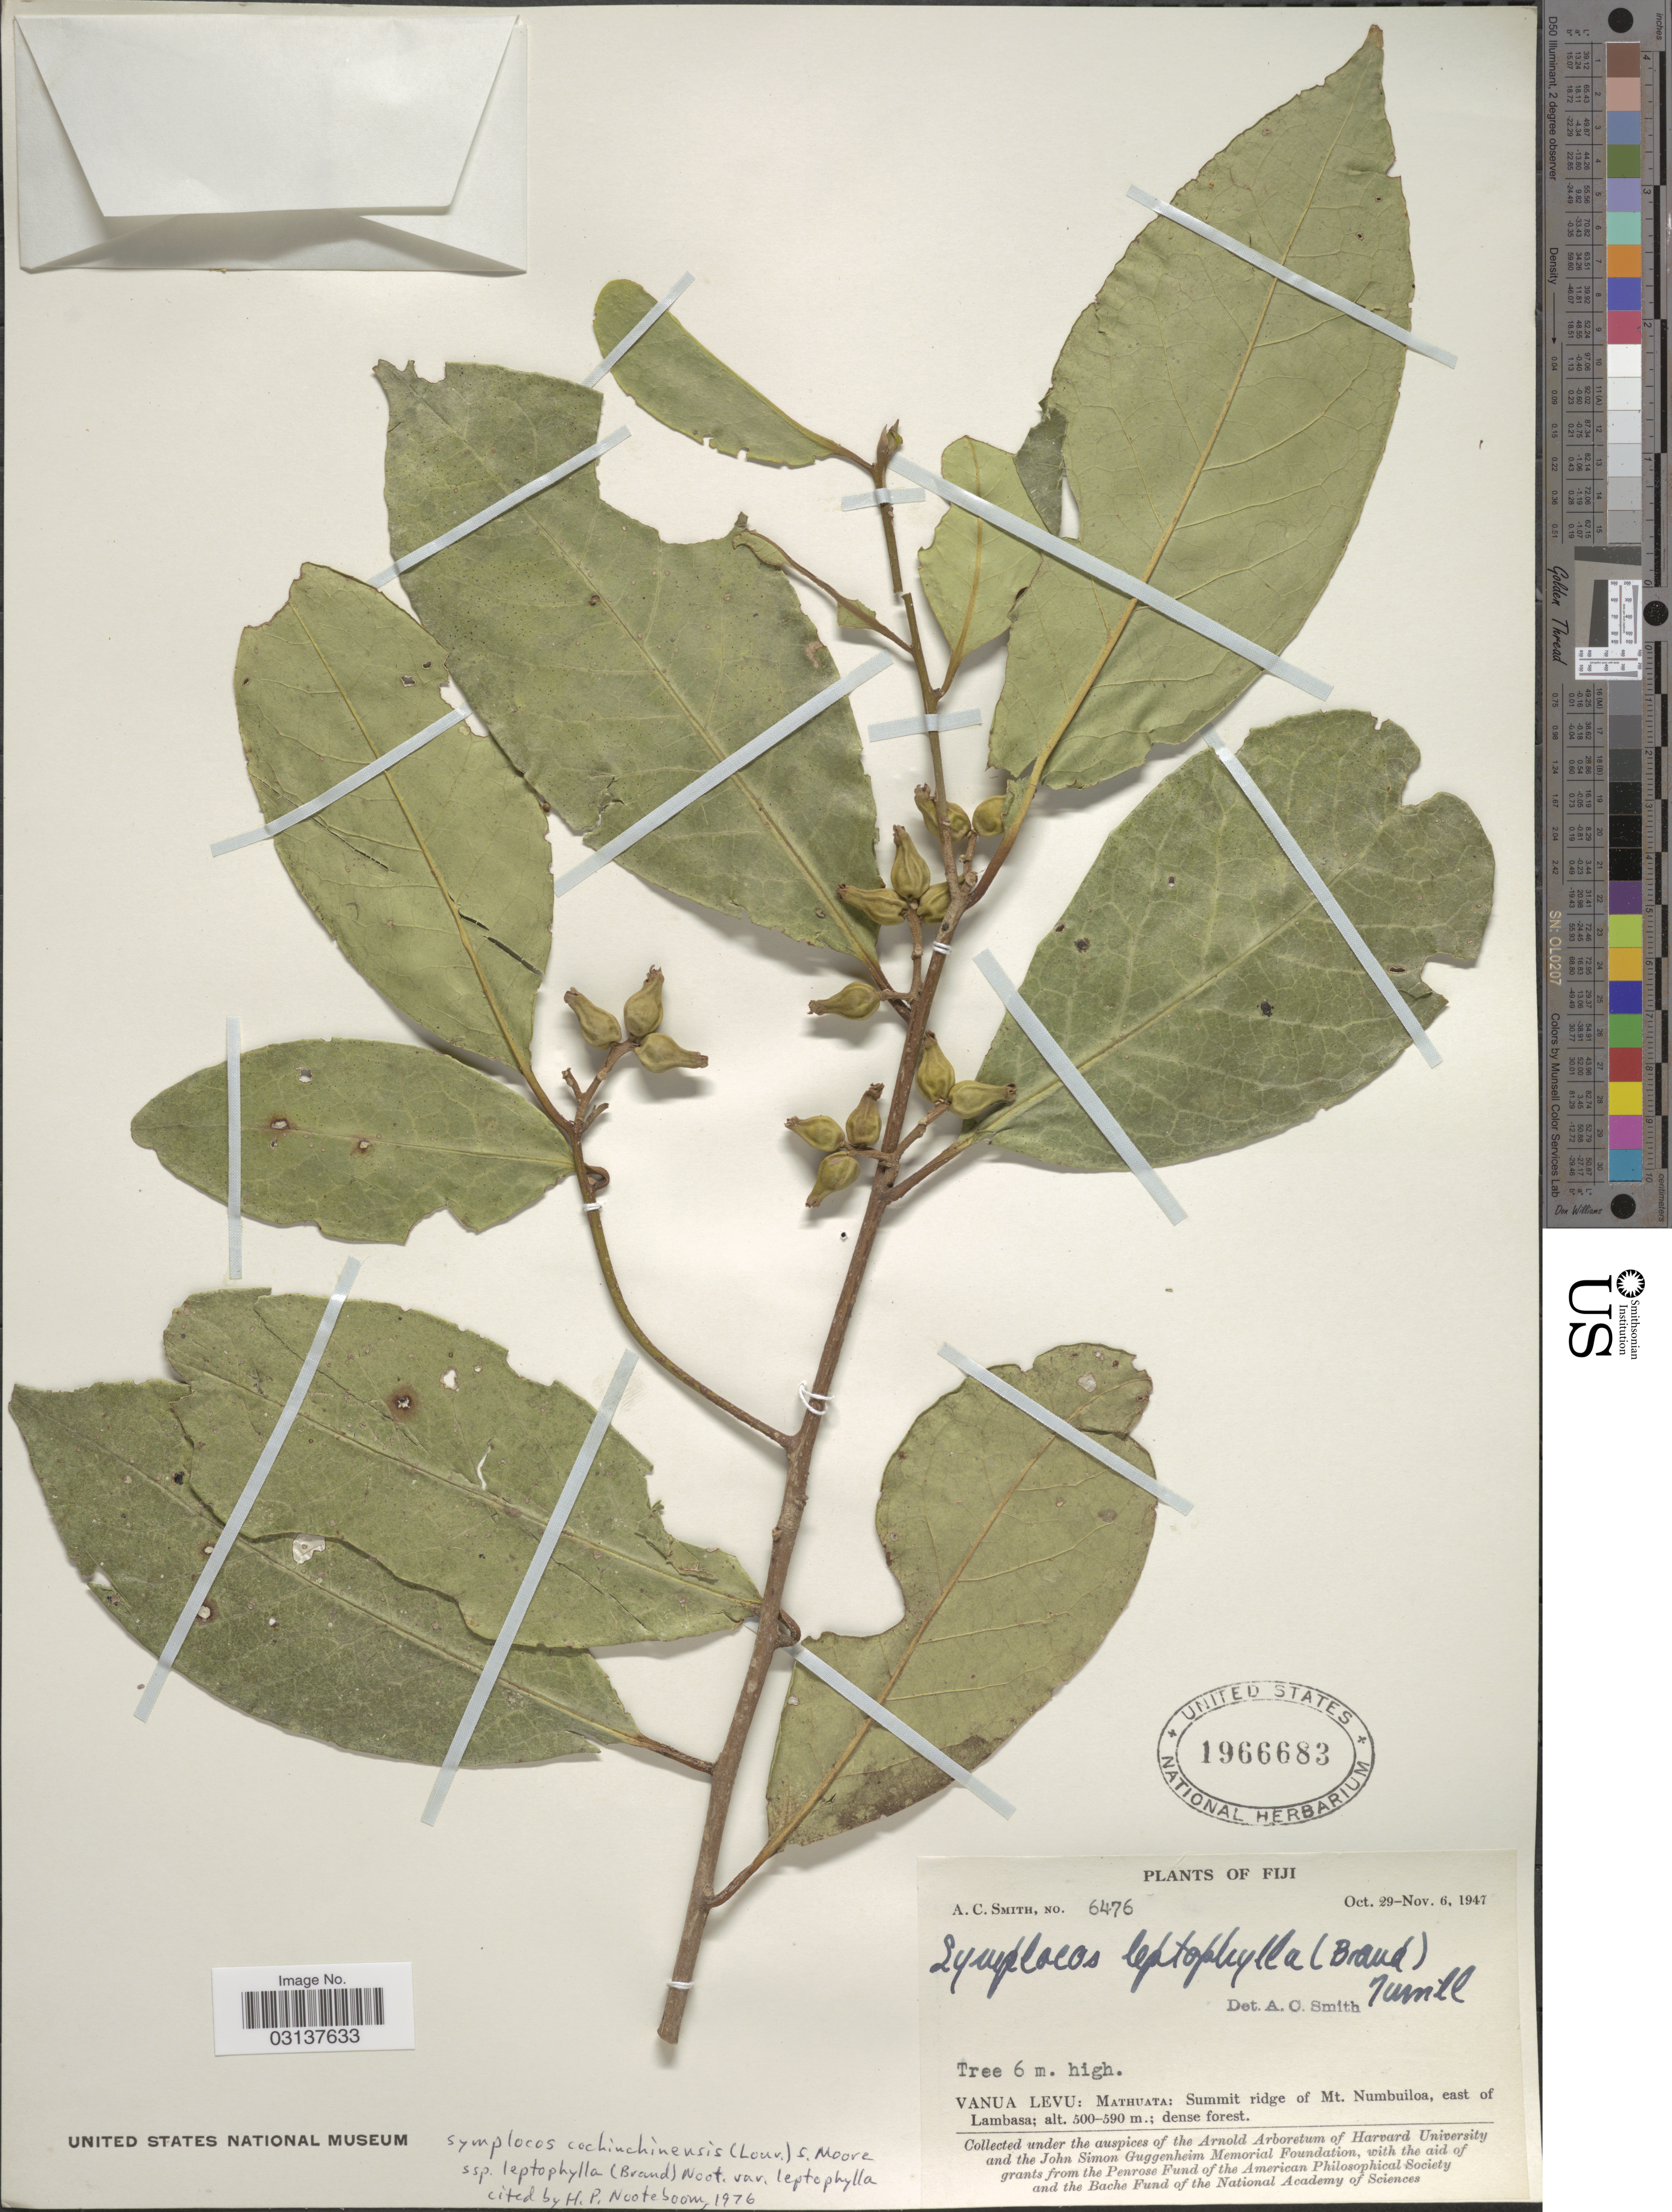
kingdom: Plantae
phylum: Tracheophyta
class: Magnoliopsida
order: Ericales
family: Symplocaceae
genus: Symplocos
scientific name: Symplocos cochinchinensis var. leptophylla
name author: (Brand) Noot.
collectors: A. C. Smith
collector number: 6476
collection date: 1947-10-29/1947-11-06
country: Fiji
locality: Vanua Levu: Mathuata: Summit ridge of Mt. Numbuiloa, east of Lambasa.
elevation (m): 500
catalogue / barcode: US 1966683